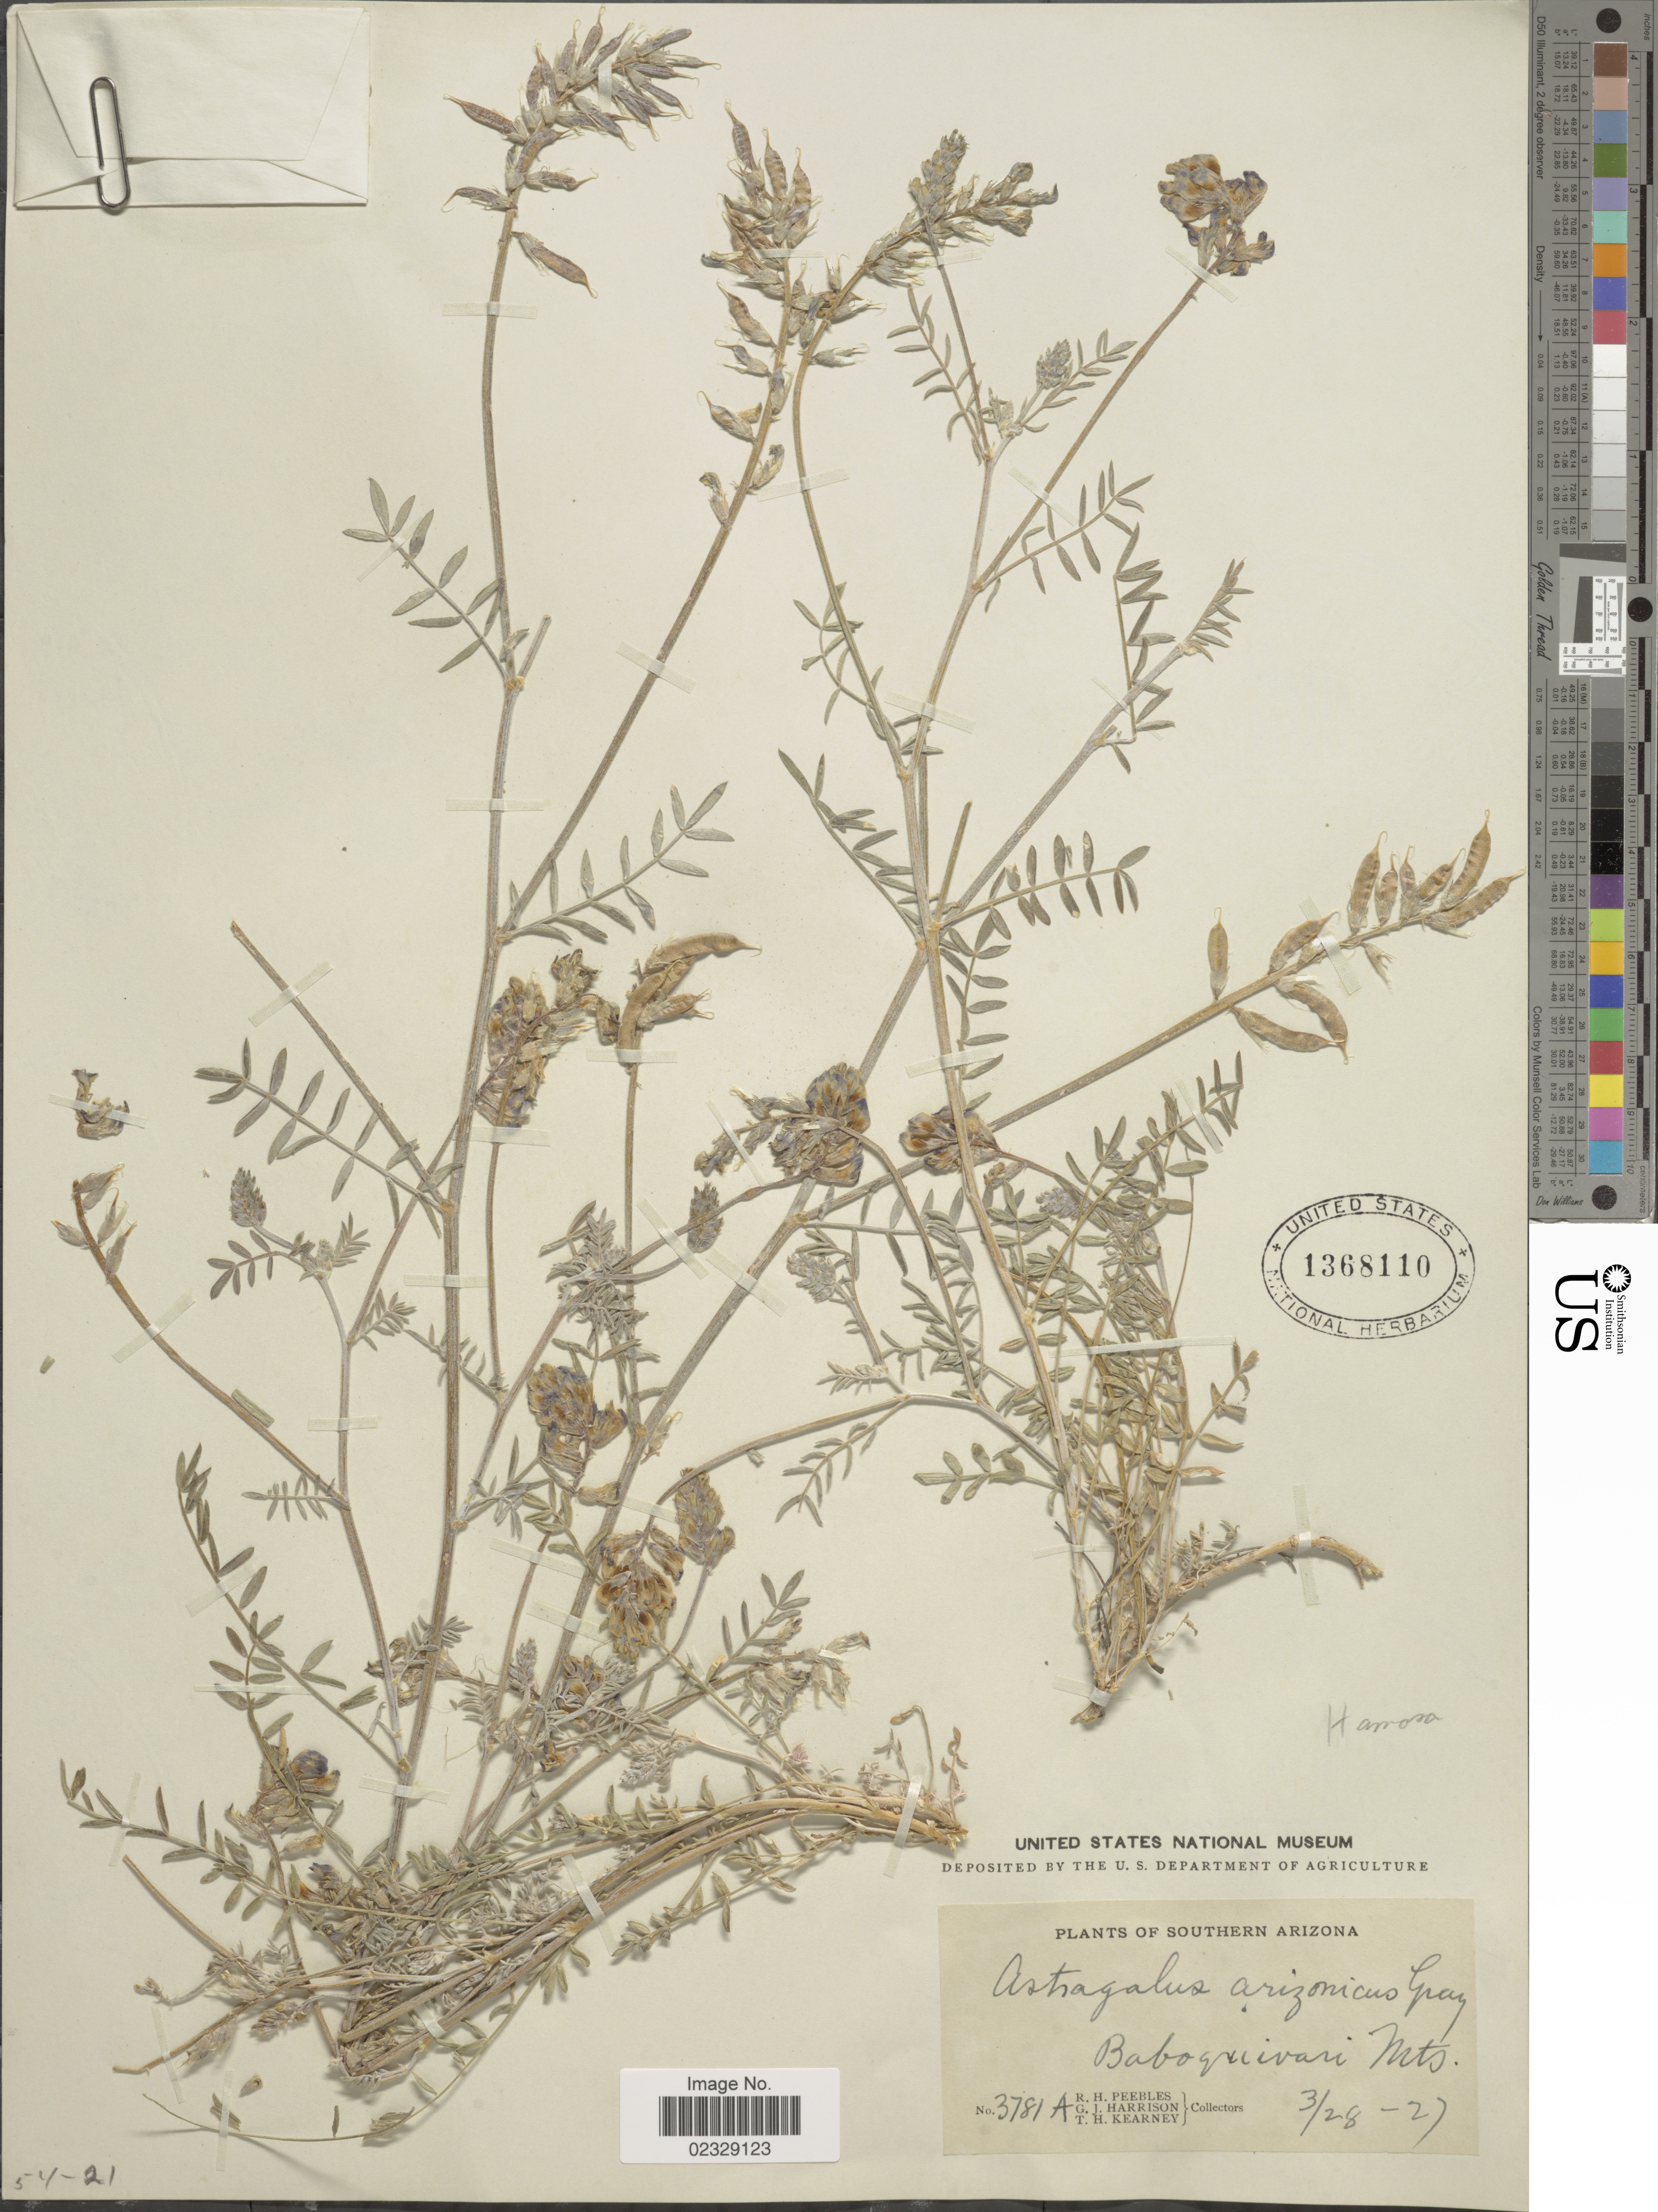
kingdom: Plantae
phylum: Tracheophyta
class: Magnoliopsida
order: Fabales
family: Fabaceae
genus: Astragalus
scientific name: Astragalus arizonicus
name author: A. Gray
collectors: R. H. Peebles, G. J. Harrison & T. H. Kearney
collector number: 3781A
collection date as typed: Transcribed d/m/y: 28/3/27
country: United States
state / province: Arizona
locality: Southern Arizona, Baboquivari Mts.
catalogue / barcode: US 1368110